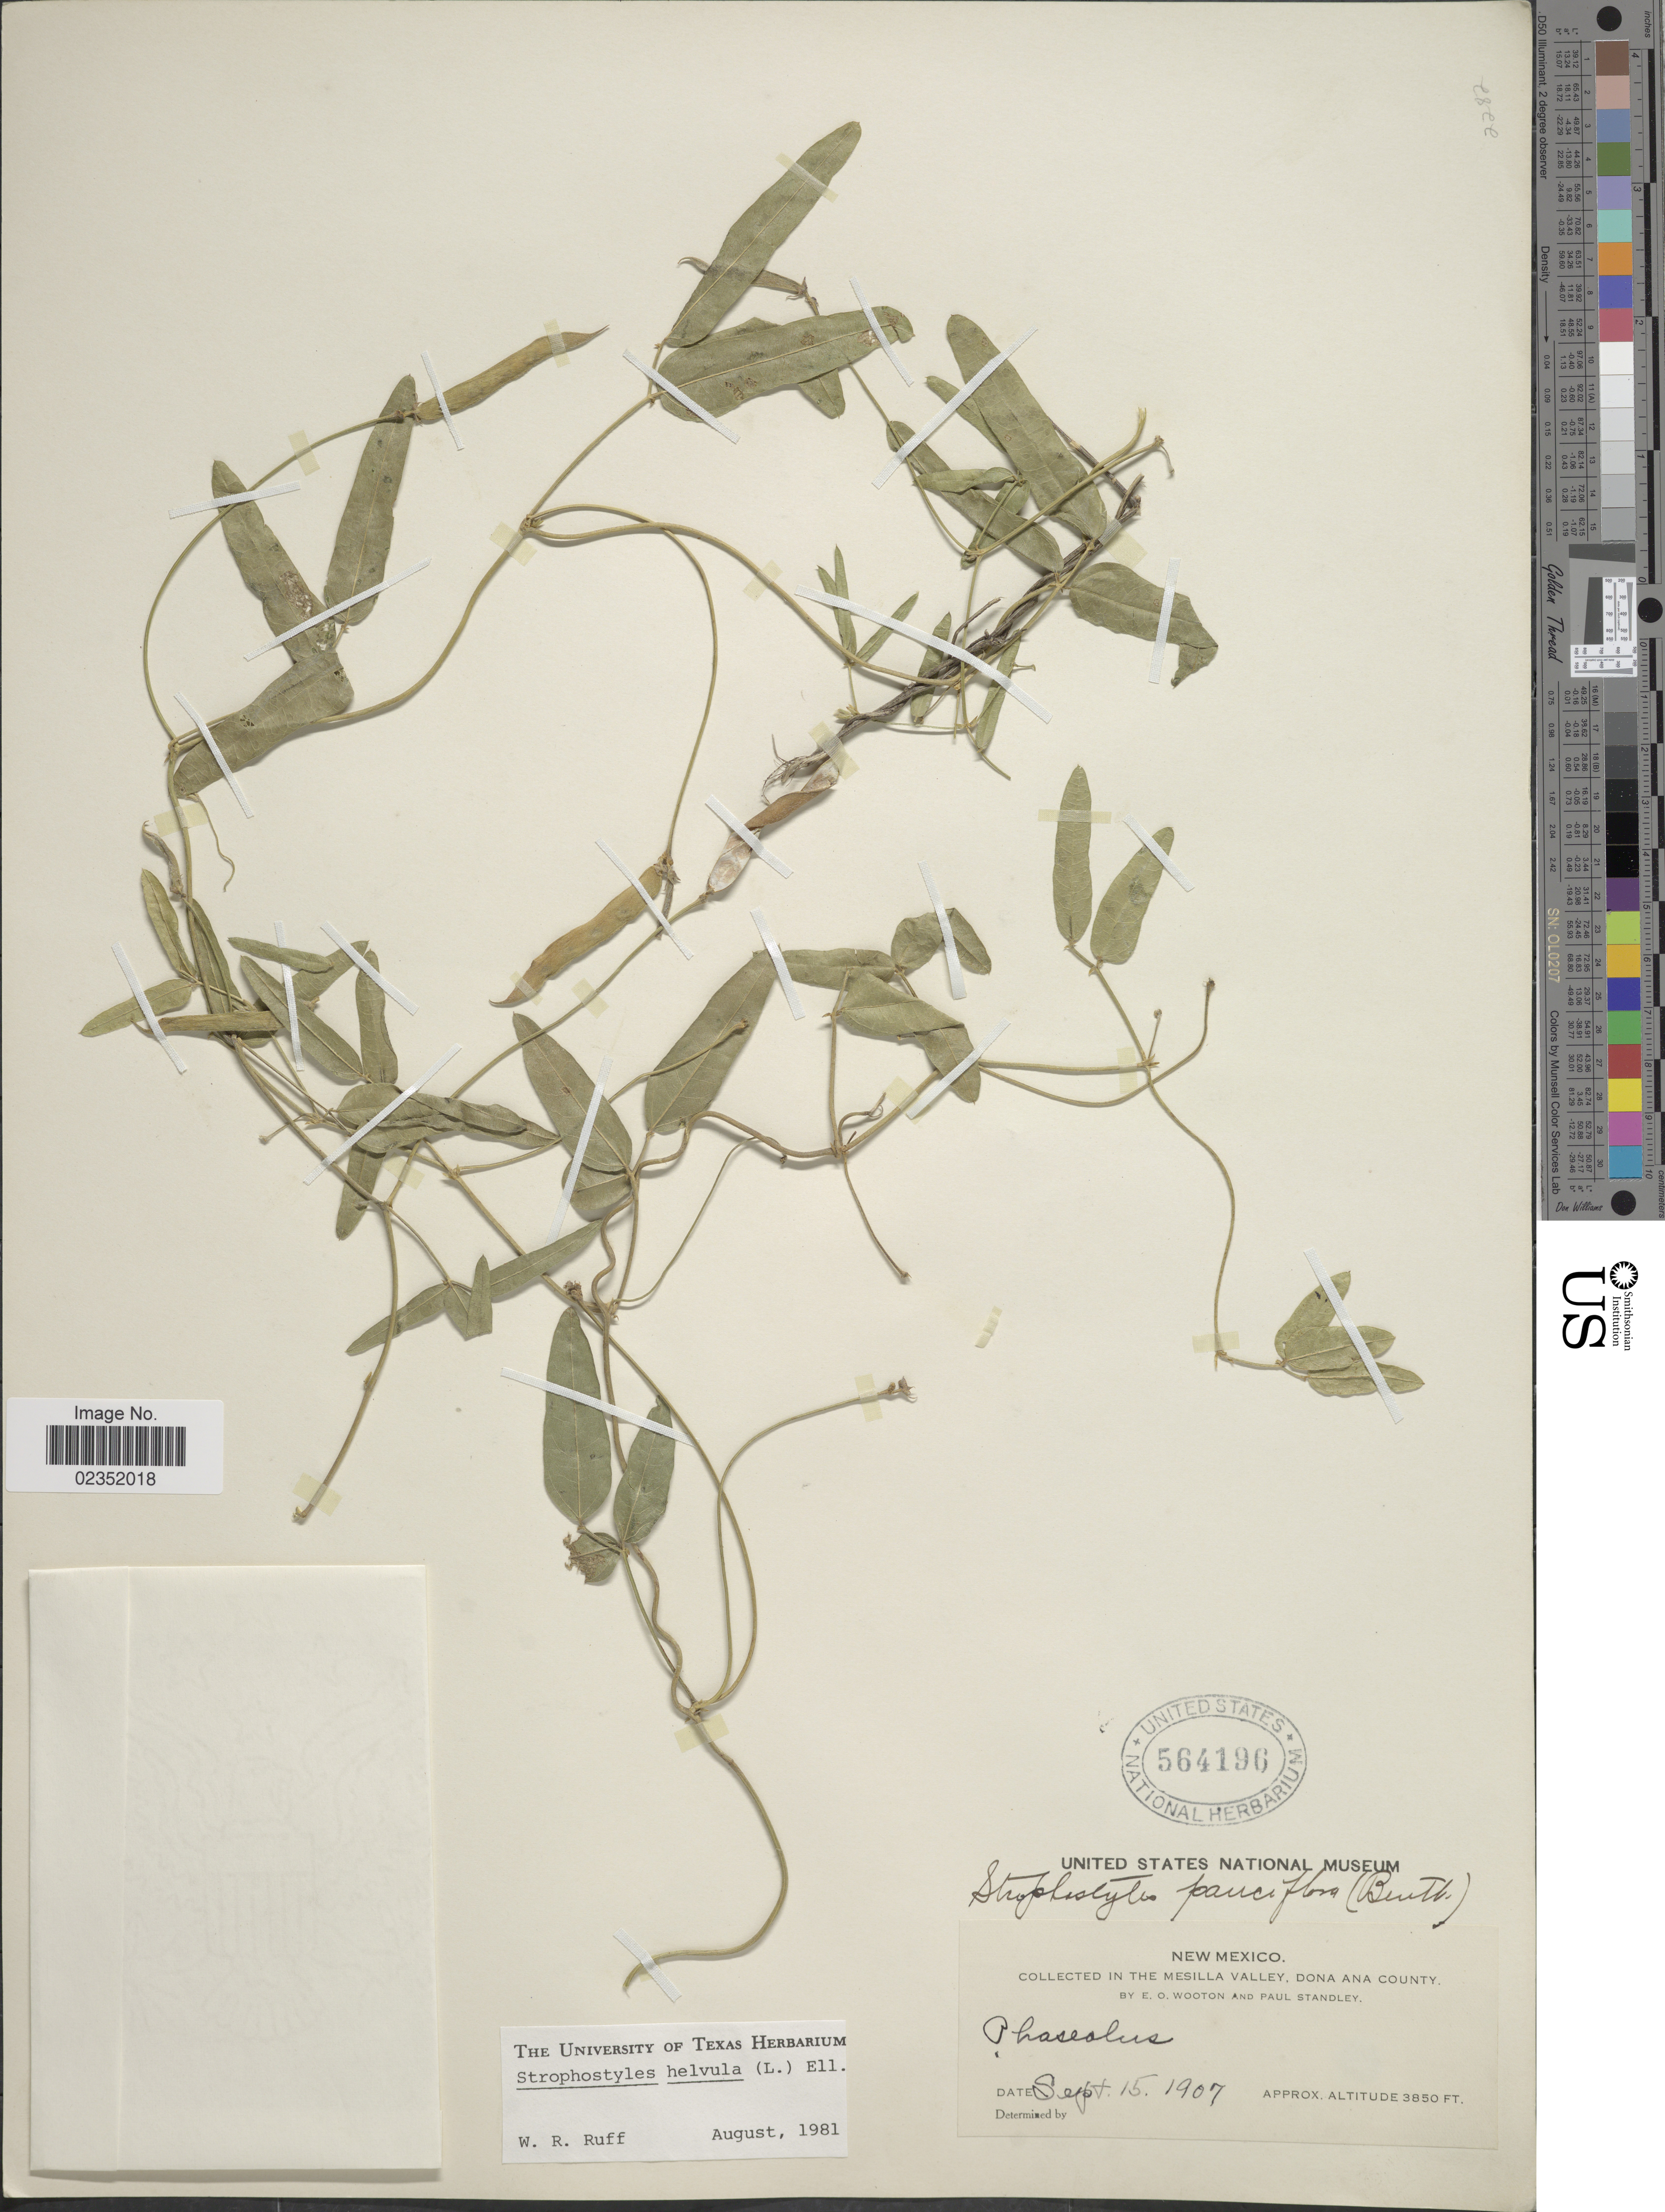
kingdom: Plantae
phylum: Tracheophyta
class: Magnoliopsida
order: Fabales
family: Fabaceae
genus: Strophostyles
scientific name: Strophostyles leiosperma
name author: (Torr. & A. Gray) Piper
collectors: E. O. Wooton & P. C. Standley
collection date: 1907-09-15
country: United States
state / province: New Mexico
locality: In the Mesilla Valley, Dona Ana County.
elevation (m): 1173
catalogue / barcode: US 564196